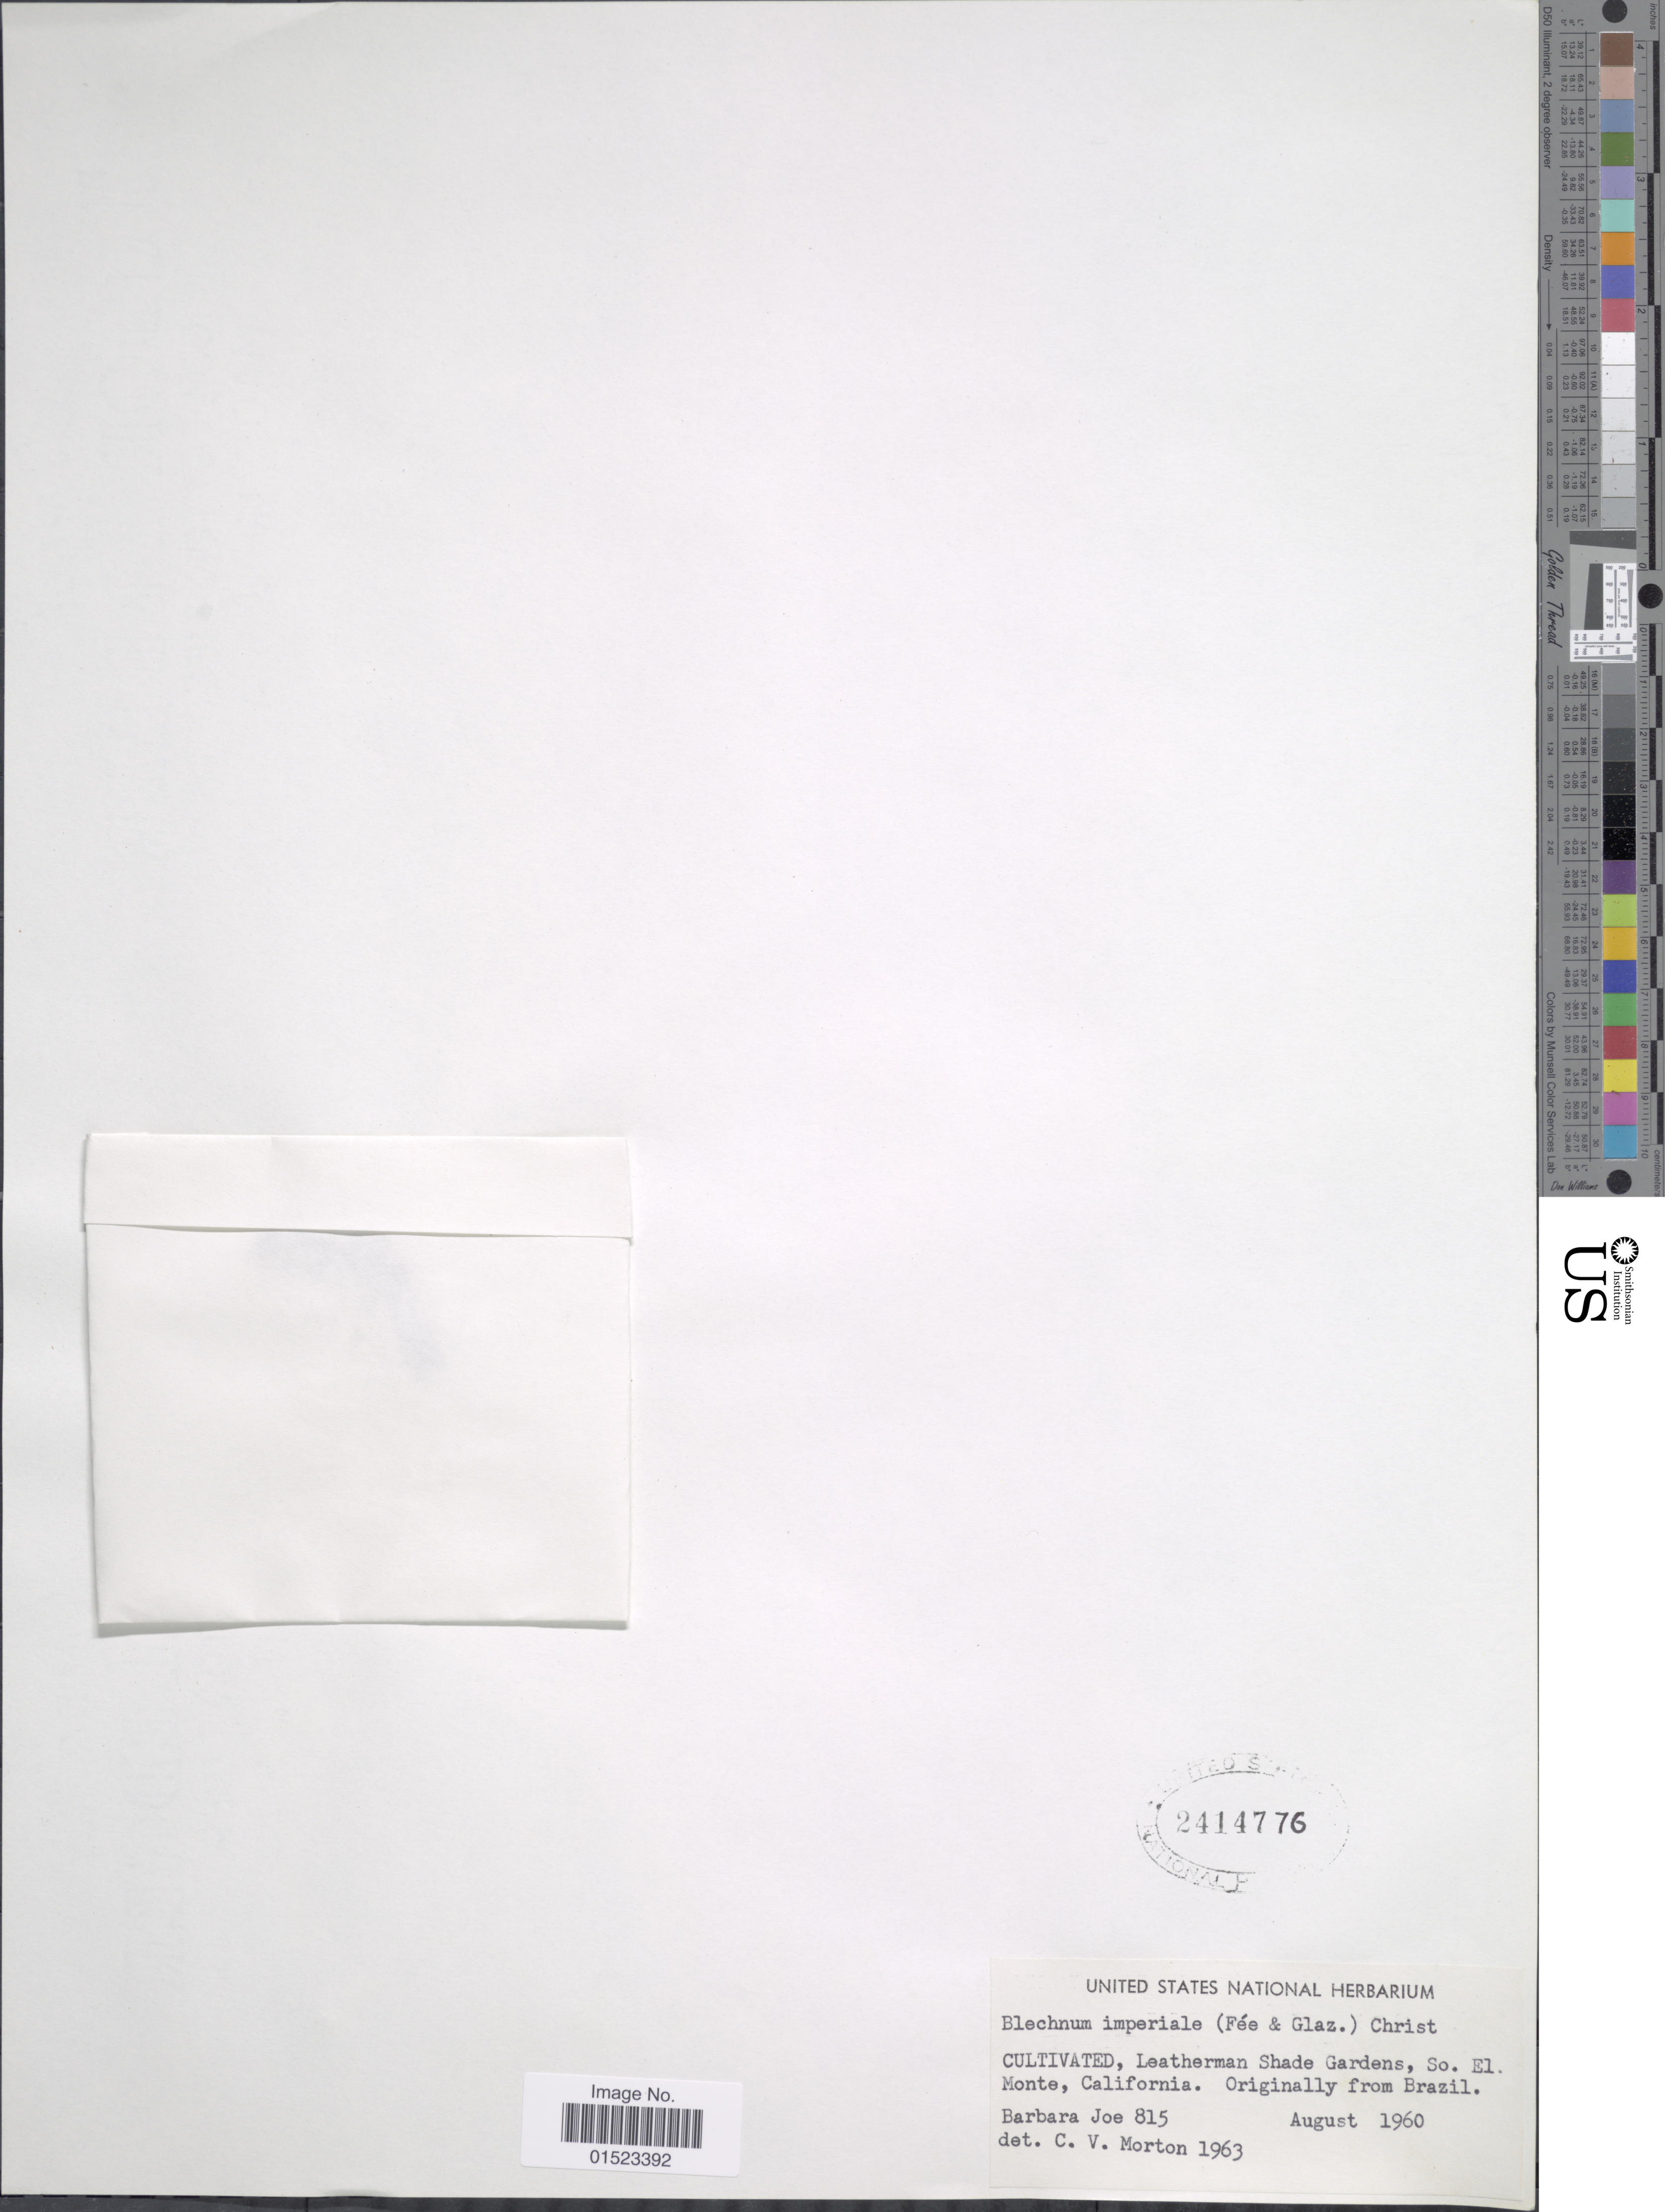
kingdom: Plantae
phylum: Tracheophyta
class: Polypodiopsida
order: Polypodiales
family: Blechnaceae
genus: Blechnum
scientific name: Blechnum imperiale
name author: (Fée & Glaz.) Christ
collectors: B. Joe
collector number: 815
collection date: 1960-08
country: United States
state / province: California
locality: Leatherman Shade Gardens, So. El Monte, Originally from Brazil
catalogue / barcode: US 2414776